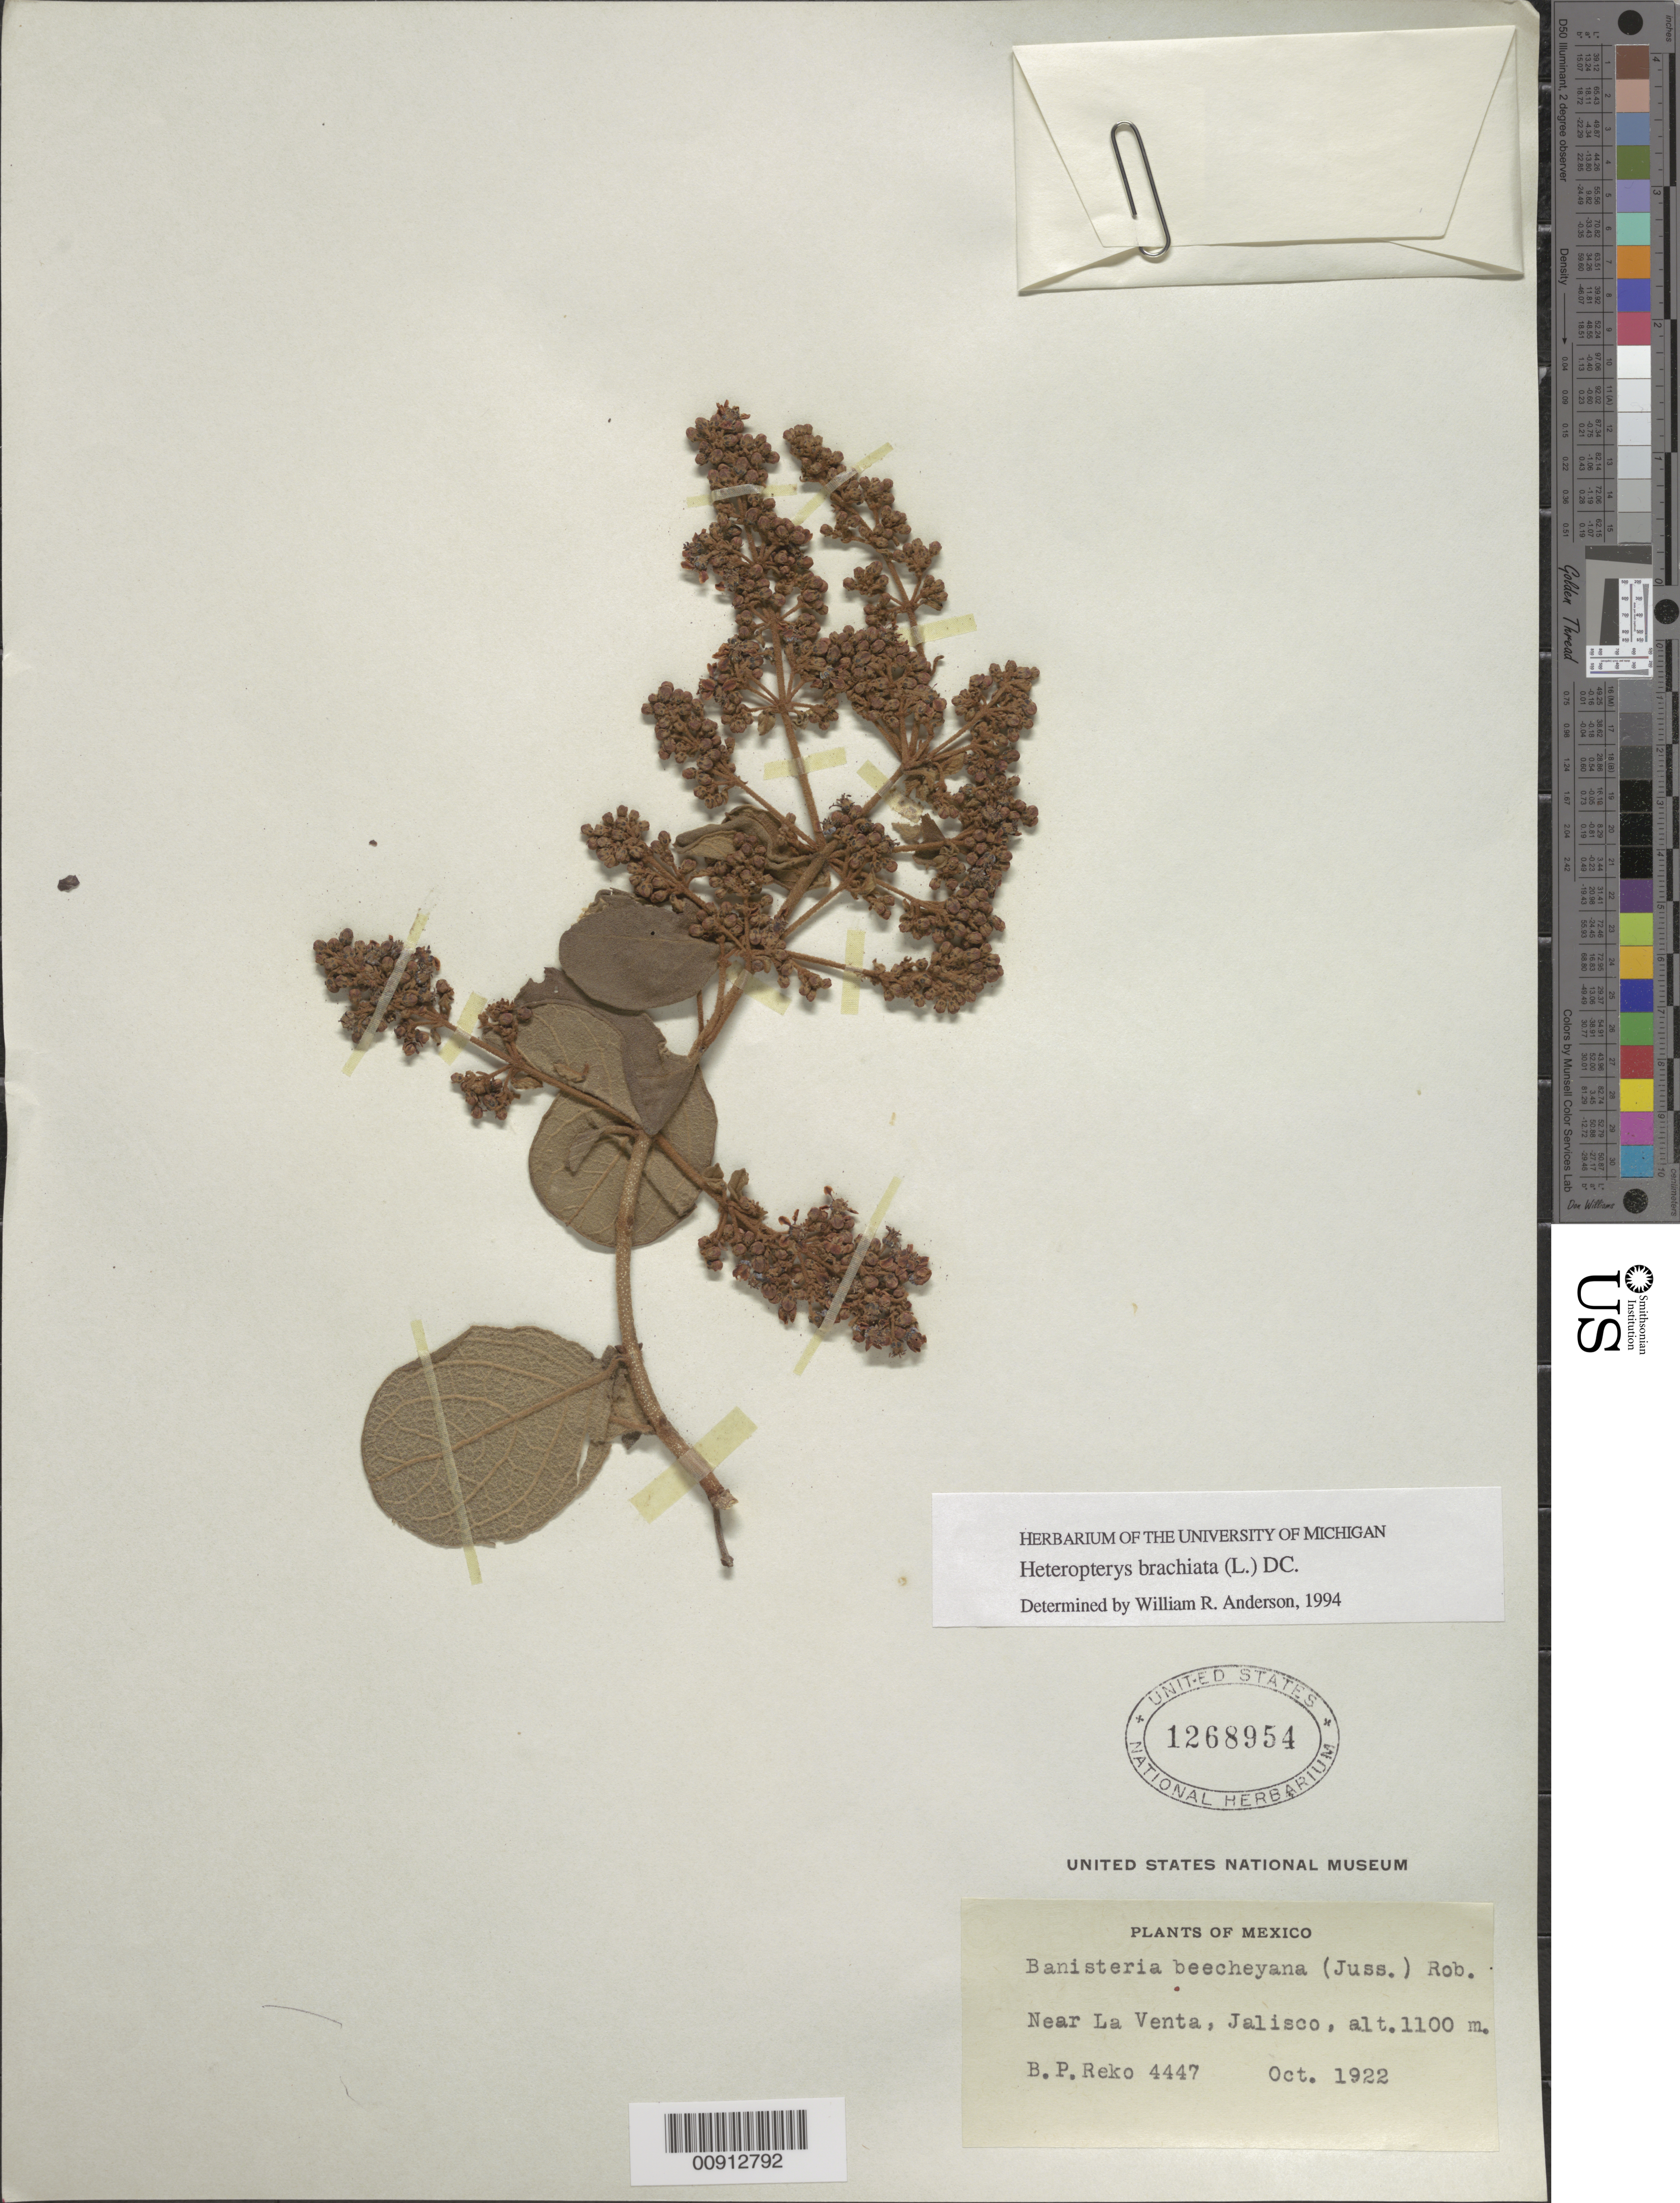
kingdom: Plantae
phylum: Tracheophyta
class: Magnoliopsida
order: Malpighiales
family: Malpighiaceae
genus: Heteropterys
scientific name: Heteropterys brachiata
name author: (L.) DC.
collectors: B. P. Reko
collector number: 4447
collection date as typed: Oct 1922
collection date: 1922-10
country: Mexico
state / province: Jalisco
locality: Near La Venta, Jalisco.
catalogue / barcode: US 1268954